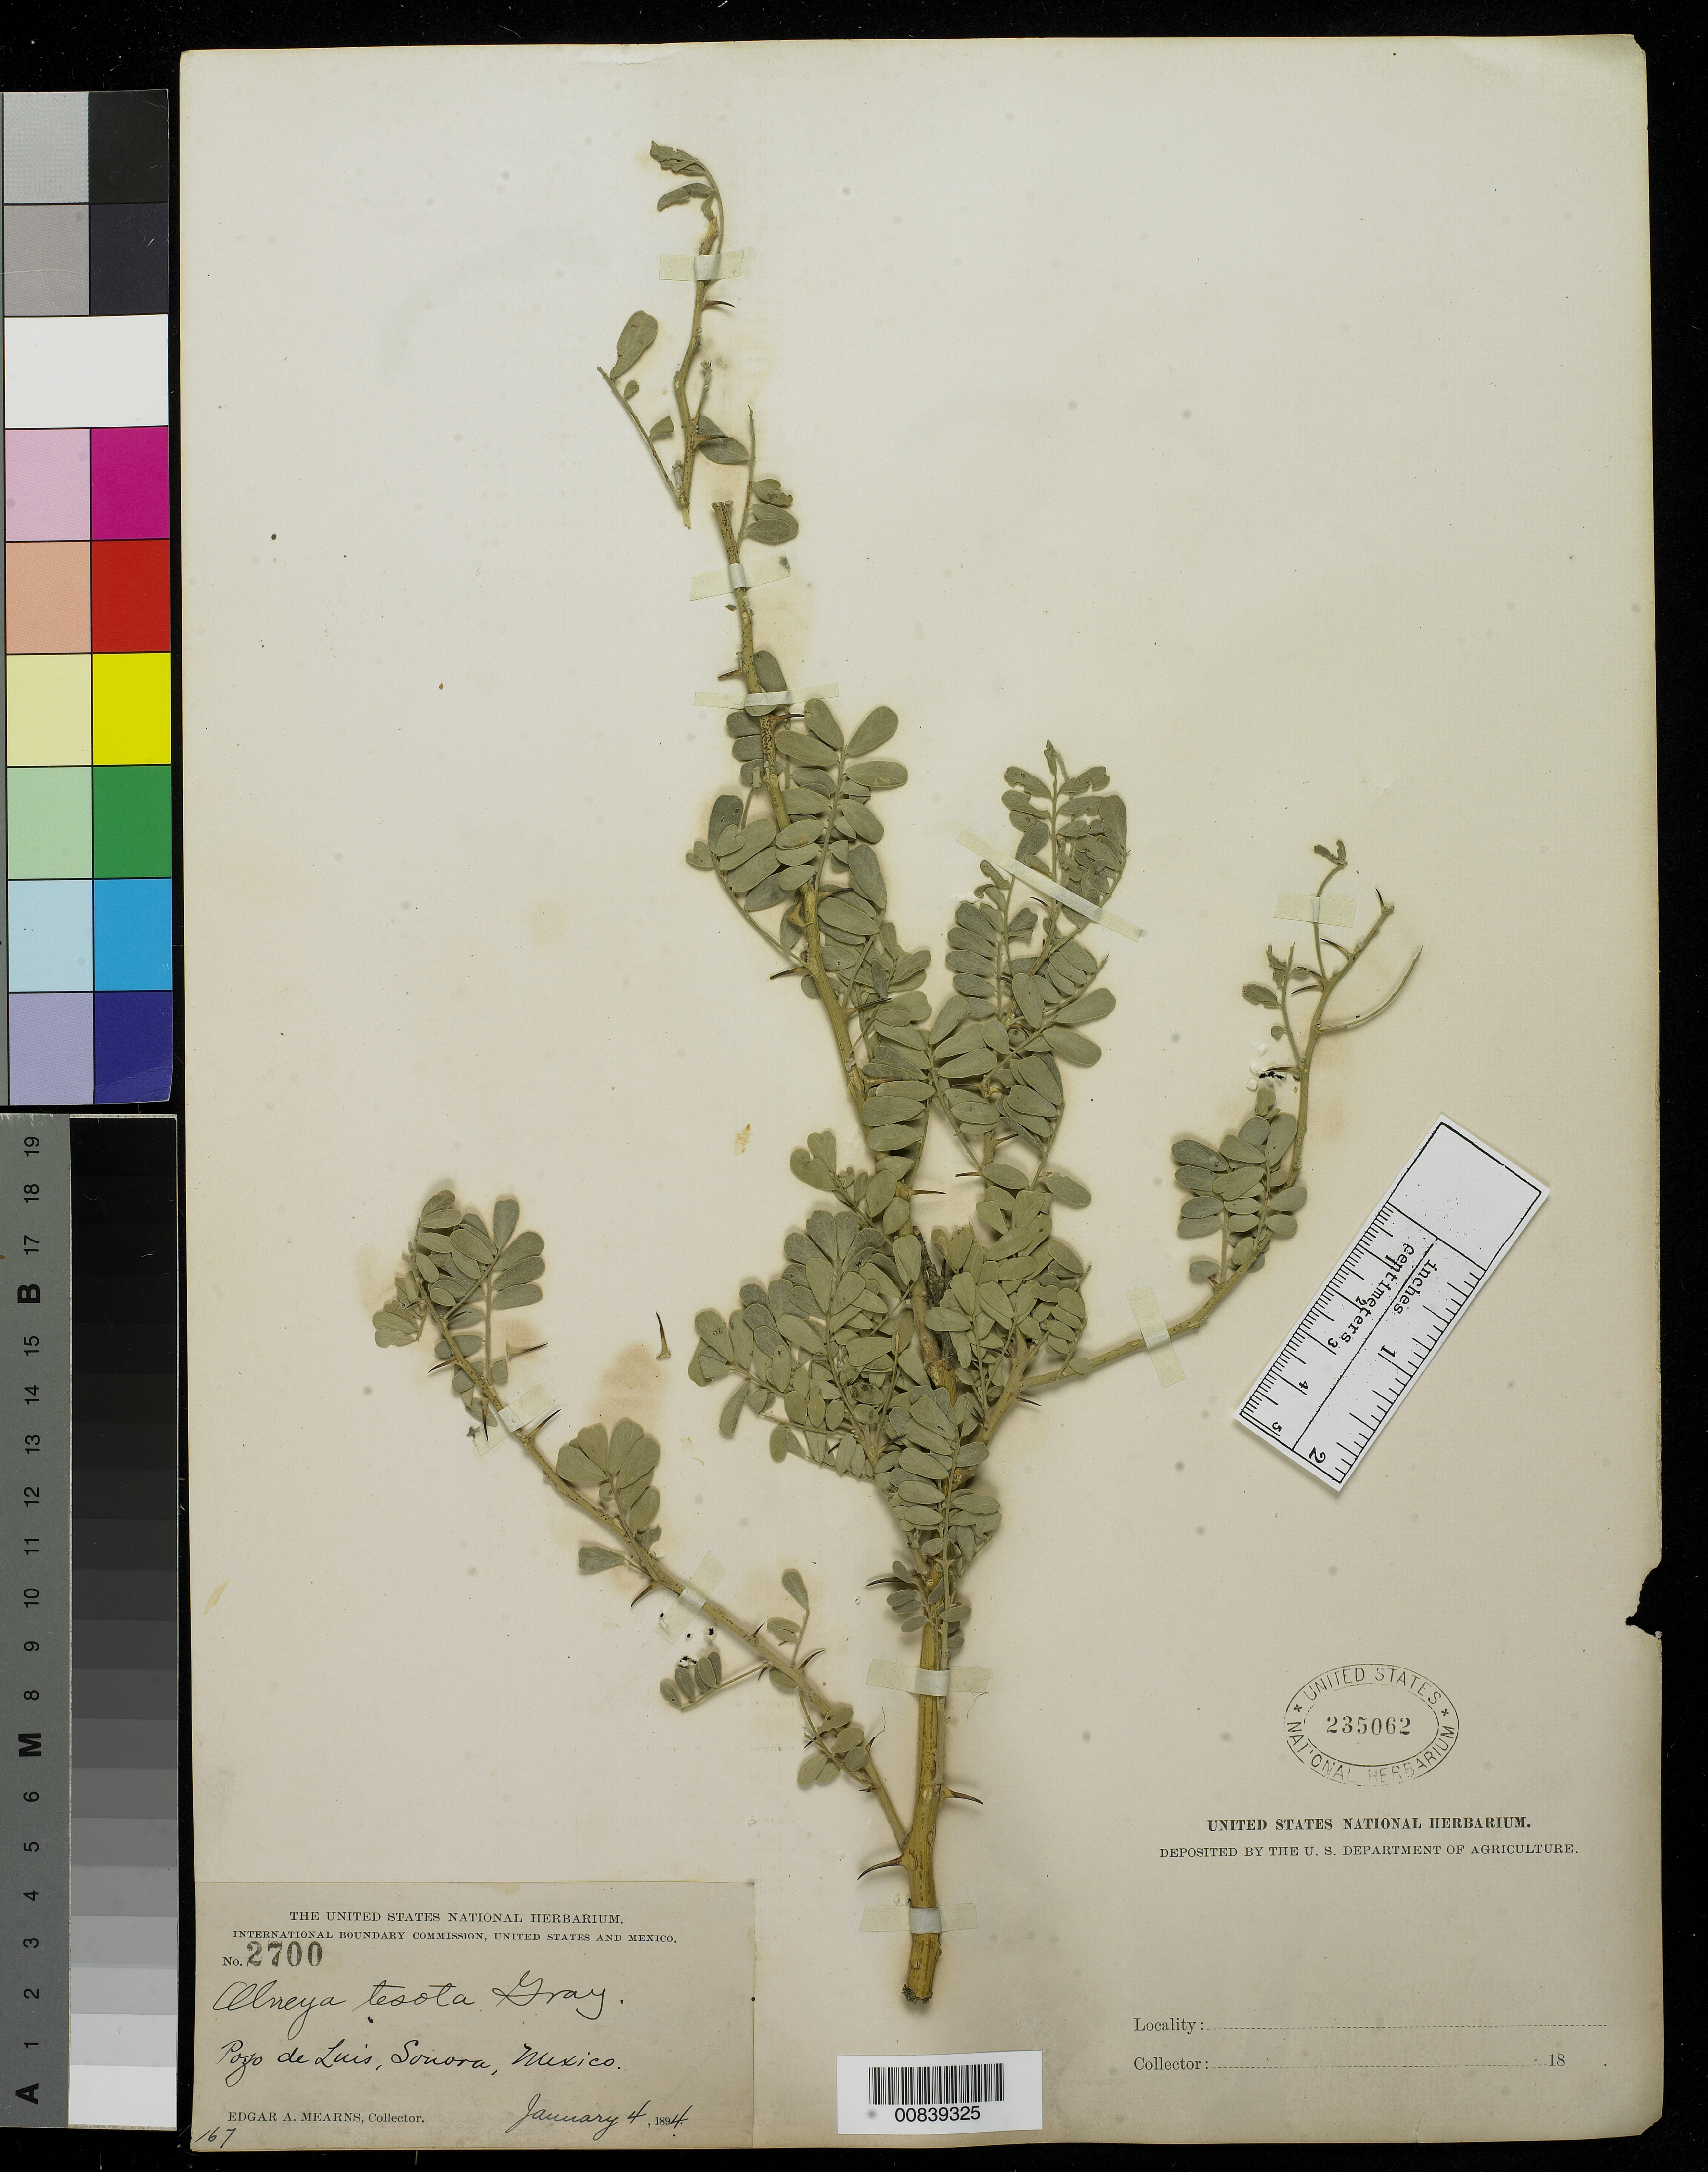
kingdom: Plantae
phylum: Tracheophyta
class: Magnoliopsida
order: Fabales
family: Fabaceae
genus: Olneya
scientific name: Olneya tesota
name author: A. Gray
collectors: E. A. Mearns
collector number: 2700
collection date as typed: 04 Jan 1894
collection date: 1894-01-04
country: Mexico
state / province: Sonora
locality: Pozo de Luis, Sonora.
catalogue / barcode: US 235062